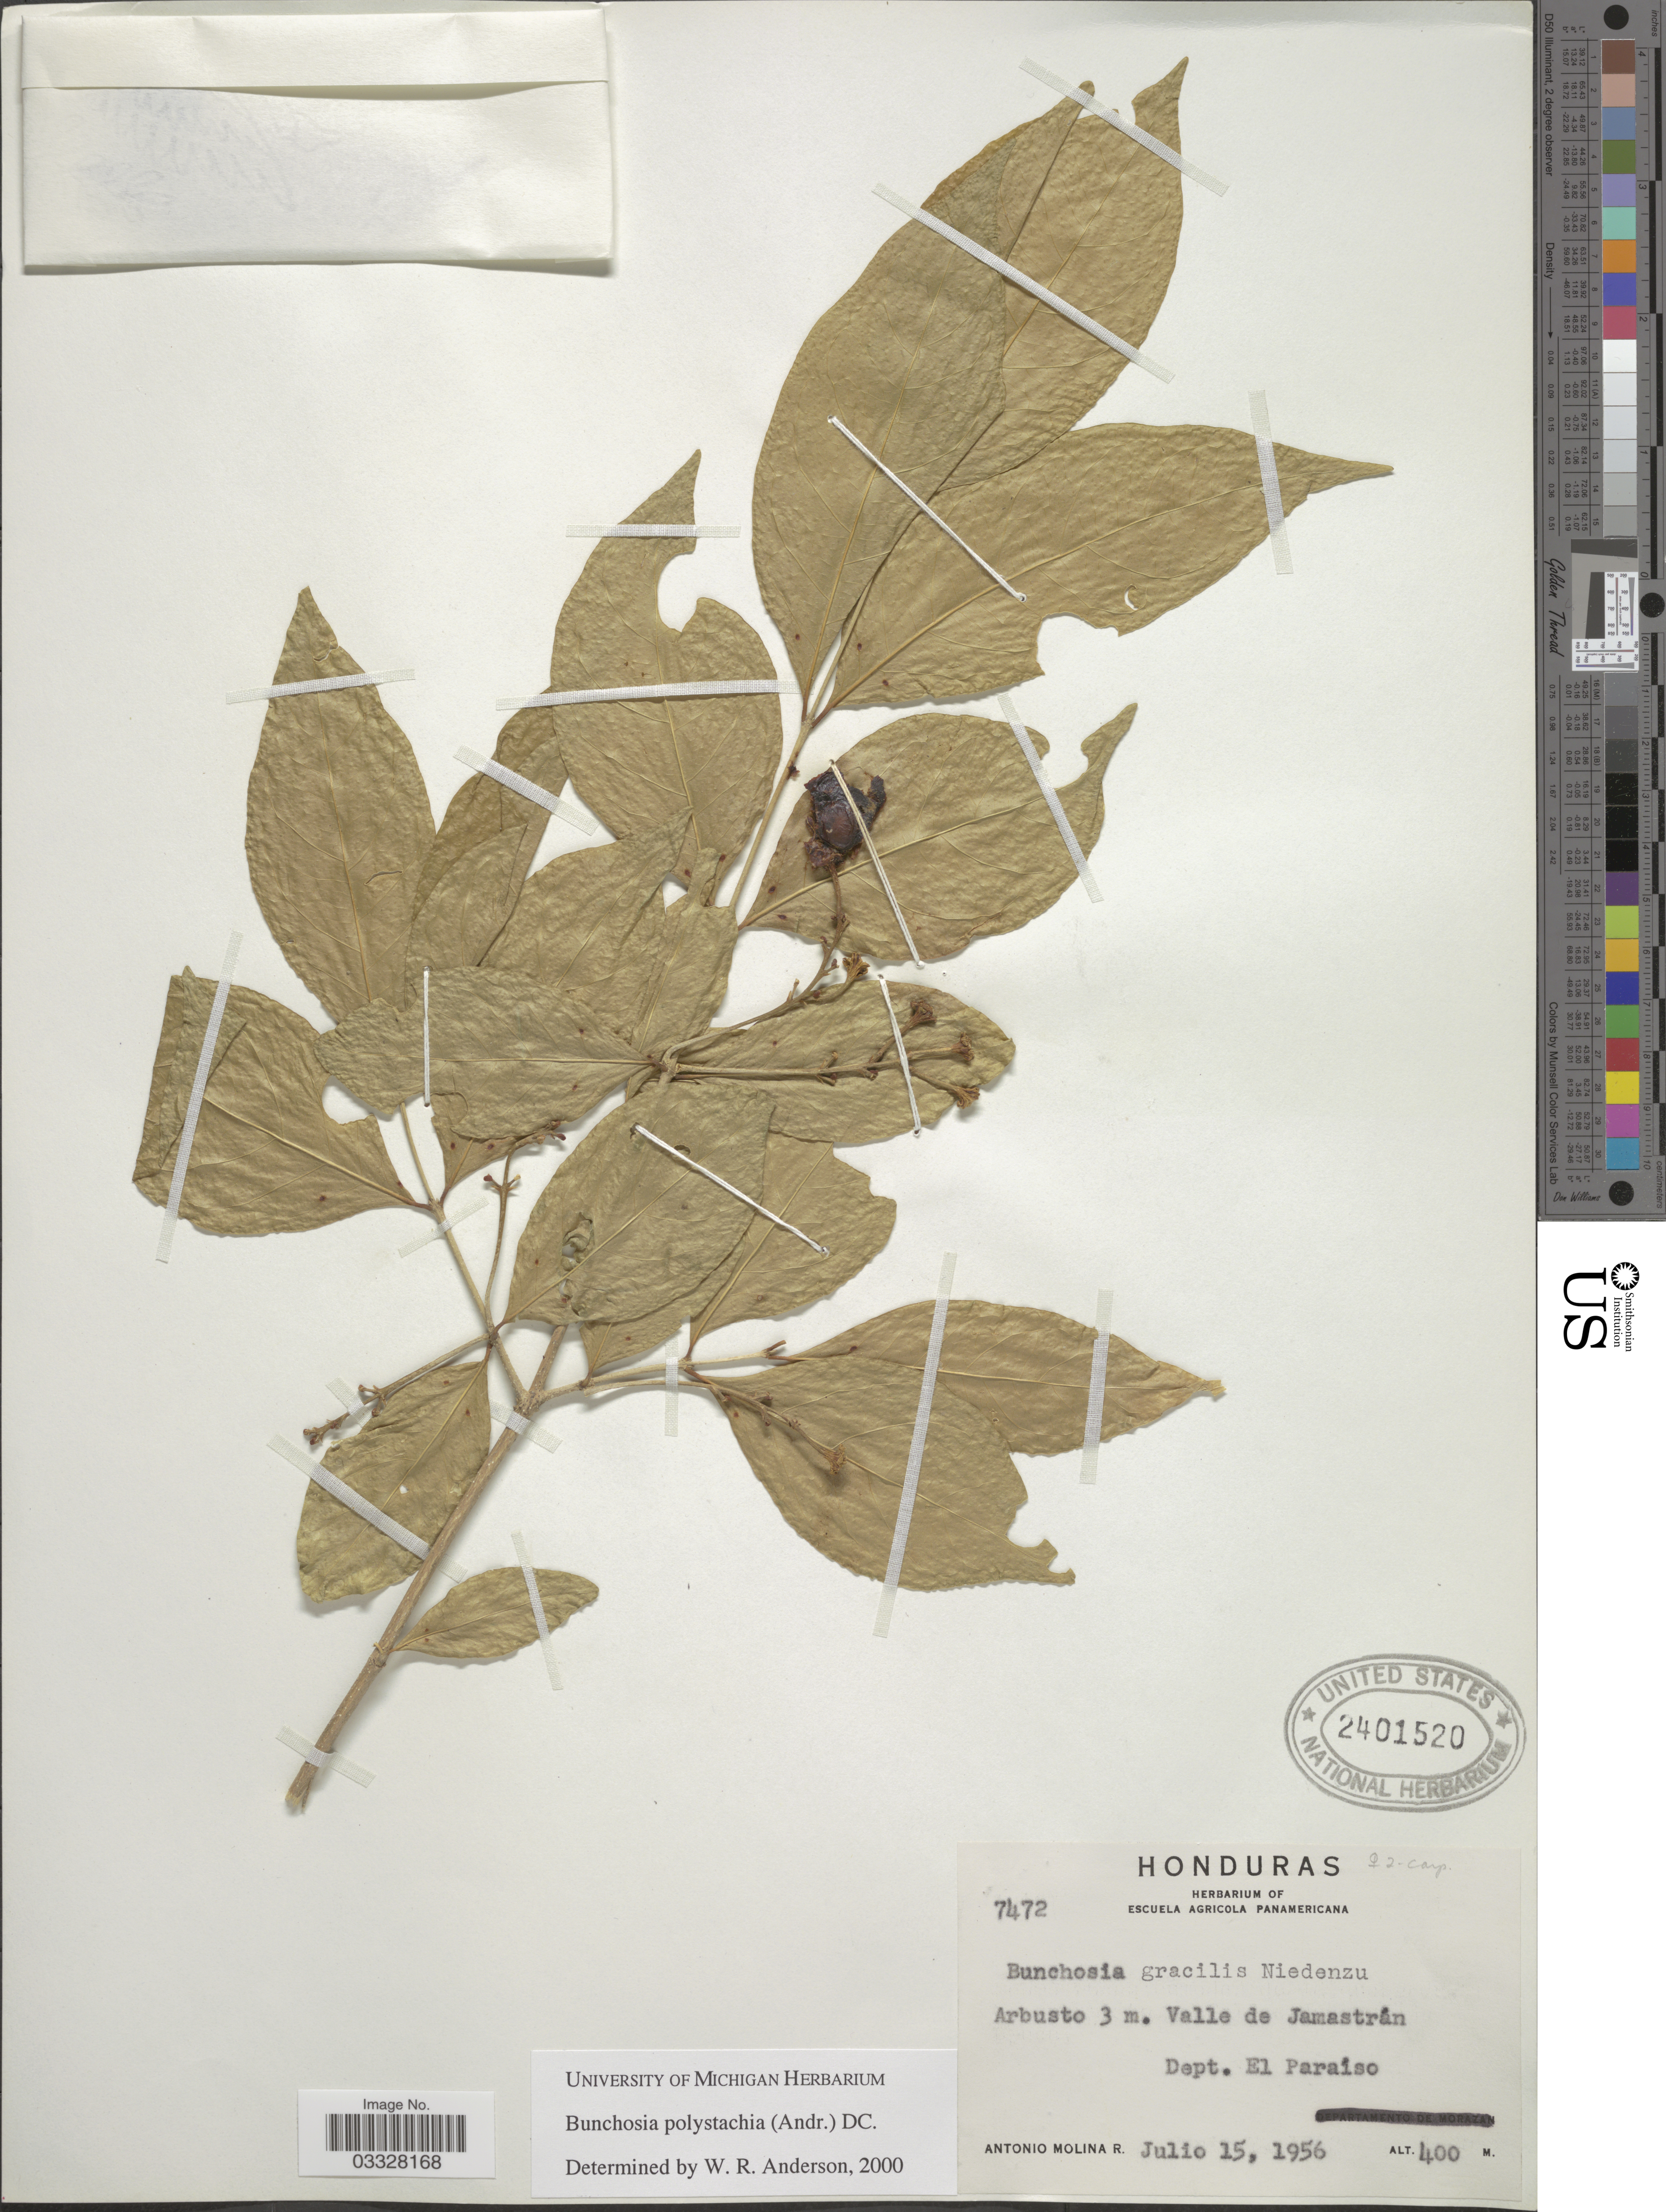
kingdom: Plantae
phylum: Tracheophyta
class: Magnoliopsida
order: Malpighiales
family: Malpighiaceae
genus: Bunchosia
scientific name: Bunchosia polystachya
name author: (Andrews) DC.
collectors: A. Molina R.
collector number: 7472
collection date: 1956-07-15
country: Honduras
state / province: El Paraíso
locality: Valle de Jamastrán. Dept. El Paraiso.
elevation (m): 400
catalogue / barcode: US 2401520